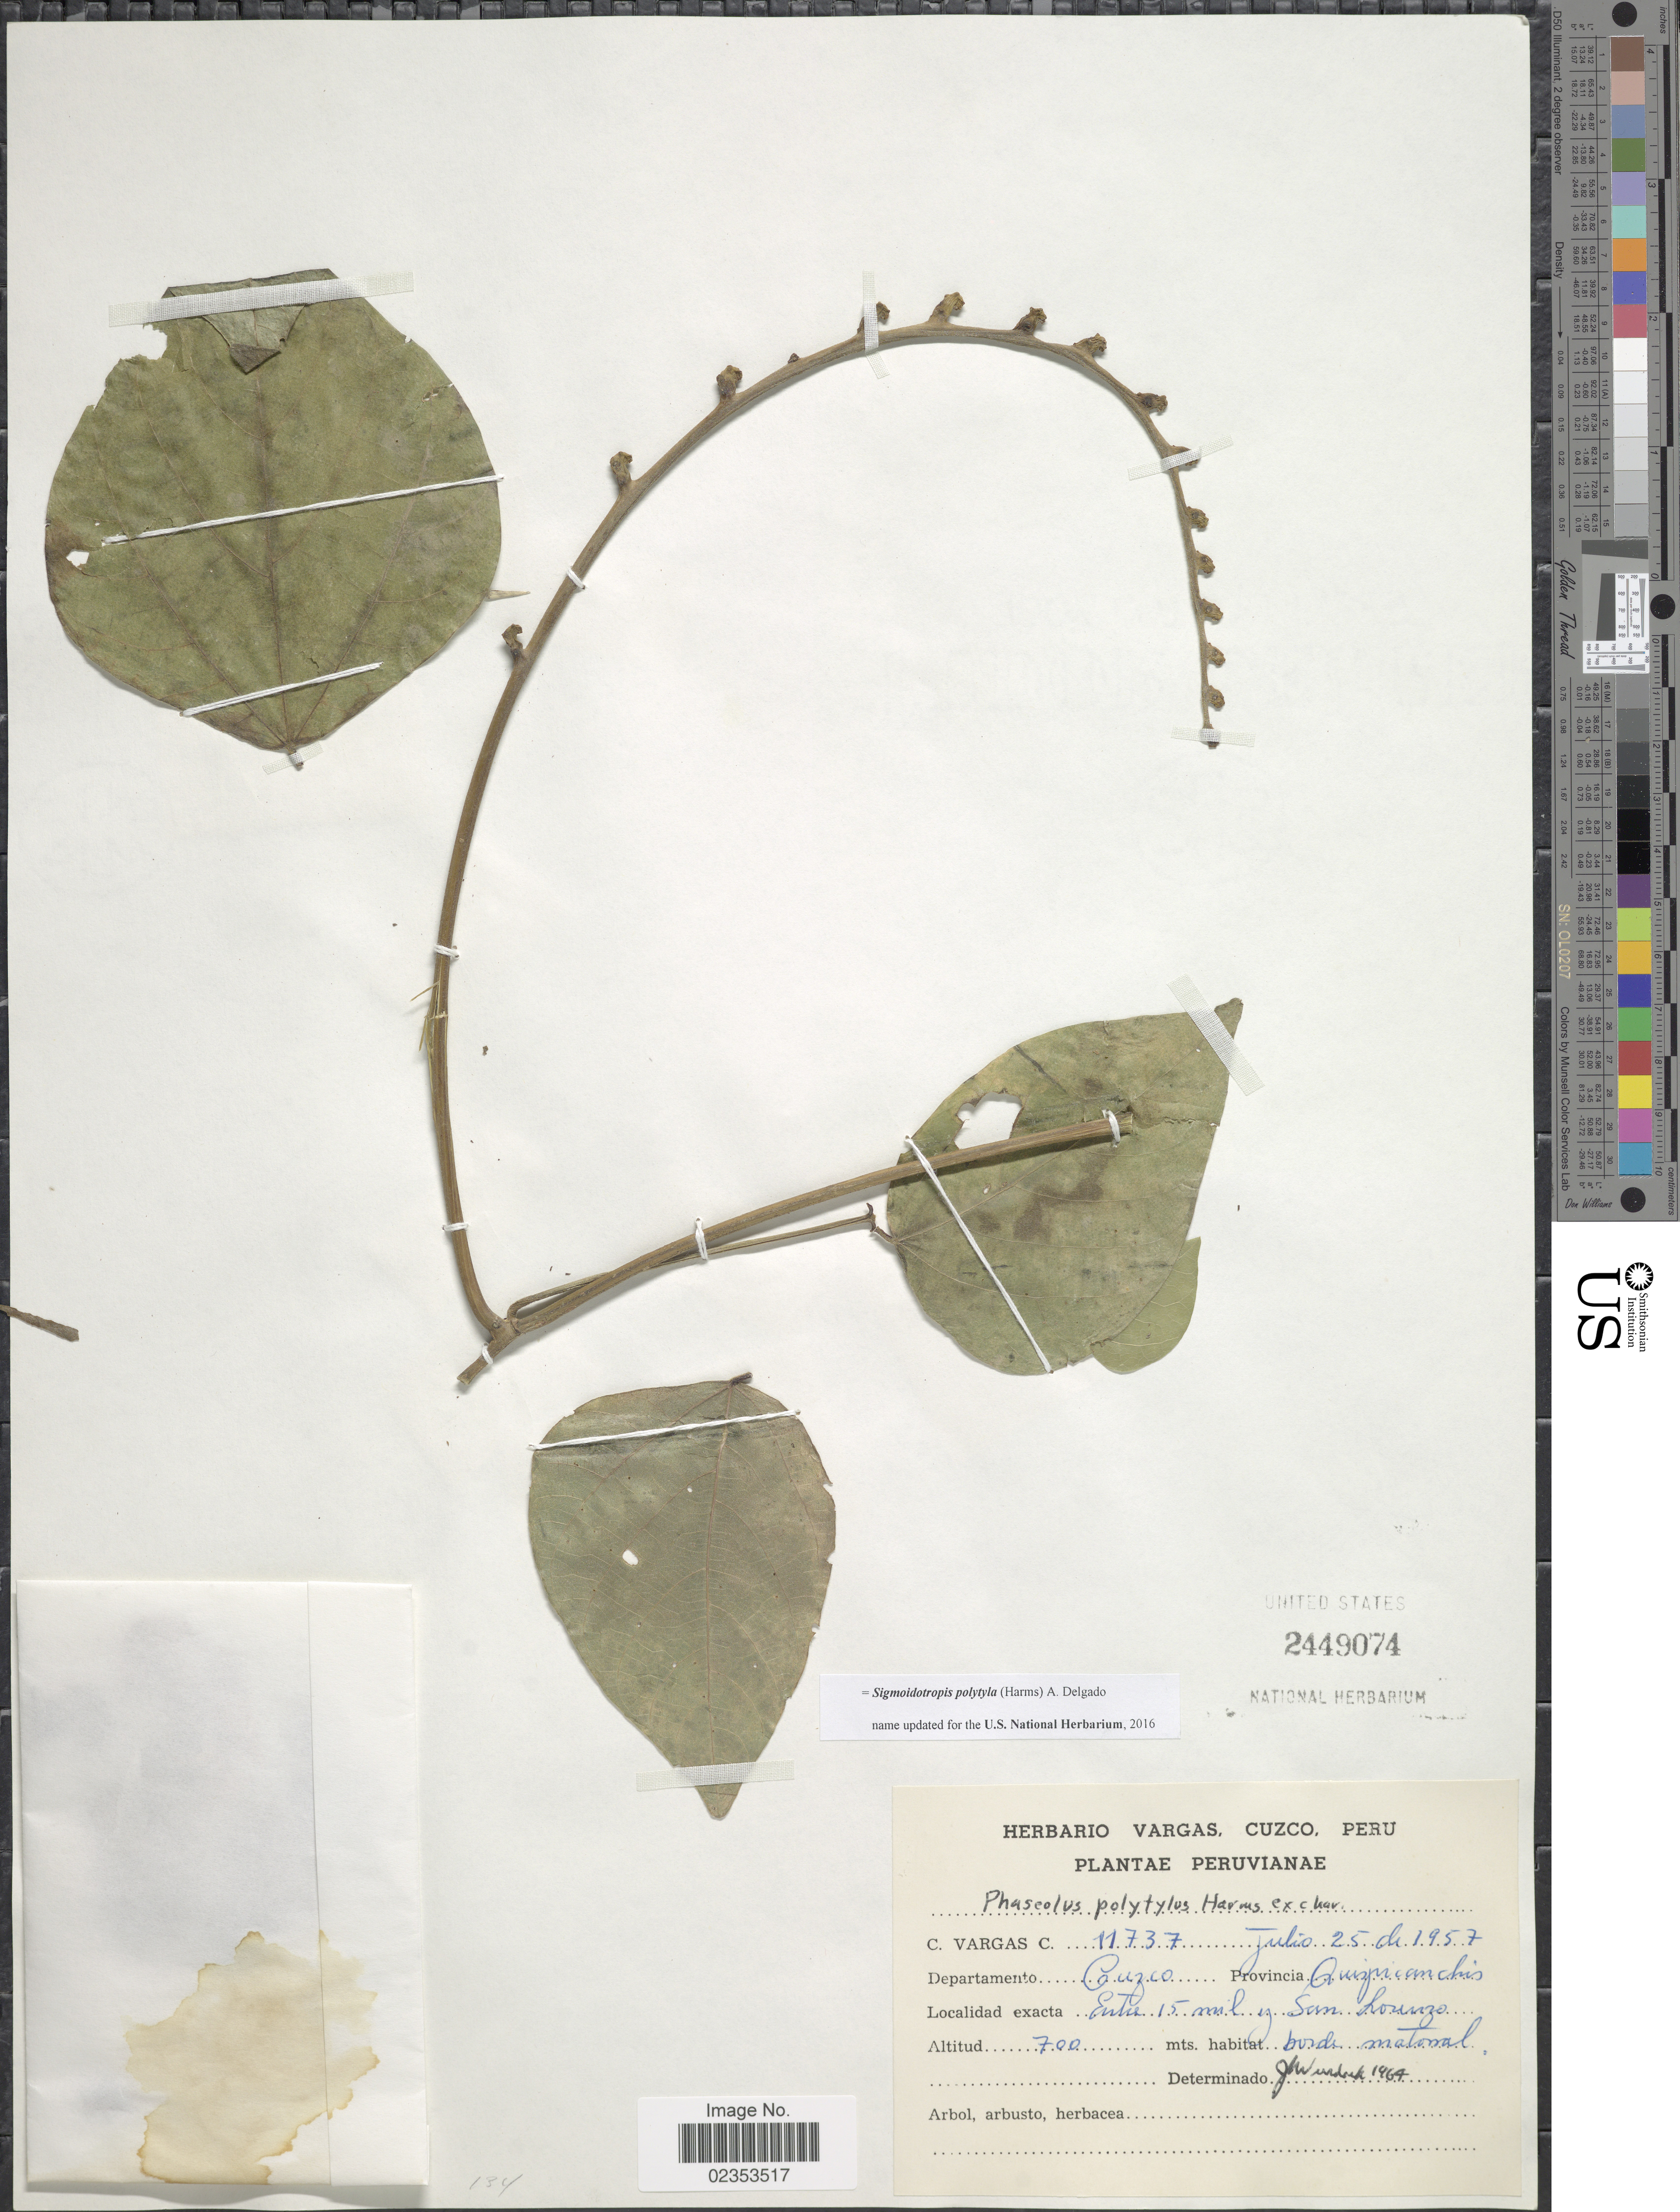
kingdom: Plantae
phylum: Tracheophyta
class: Magnoliopsida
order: Fabales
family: Fabaceae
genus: Sigmoidotropis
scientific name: Sigmoidotropis polytyla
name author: (Harms) A. Delgado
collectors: C. Vargas Calderón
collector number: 11737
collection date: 1957-07-25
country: Peru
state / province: Cusco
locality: Cuzco, Provincia Quispicanchis, entre 15 mil y San Lorenzo.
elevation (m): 700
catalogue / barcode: US 2449074